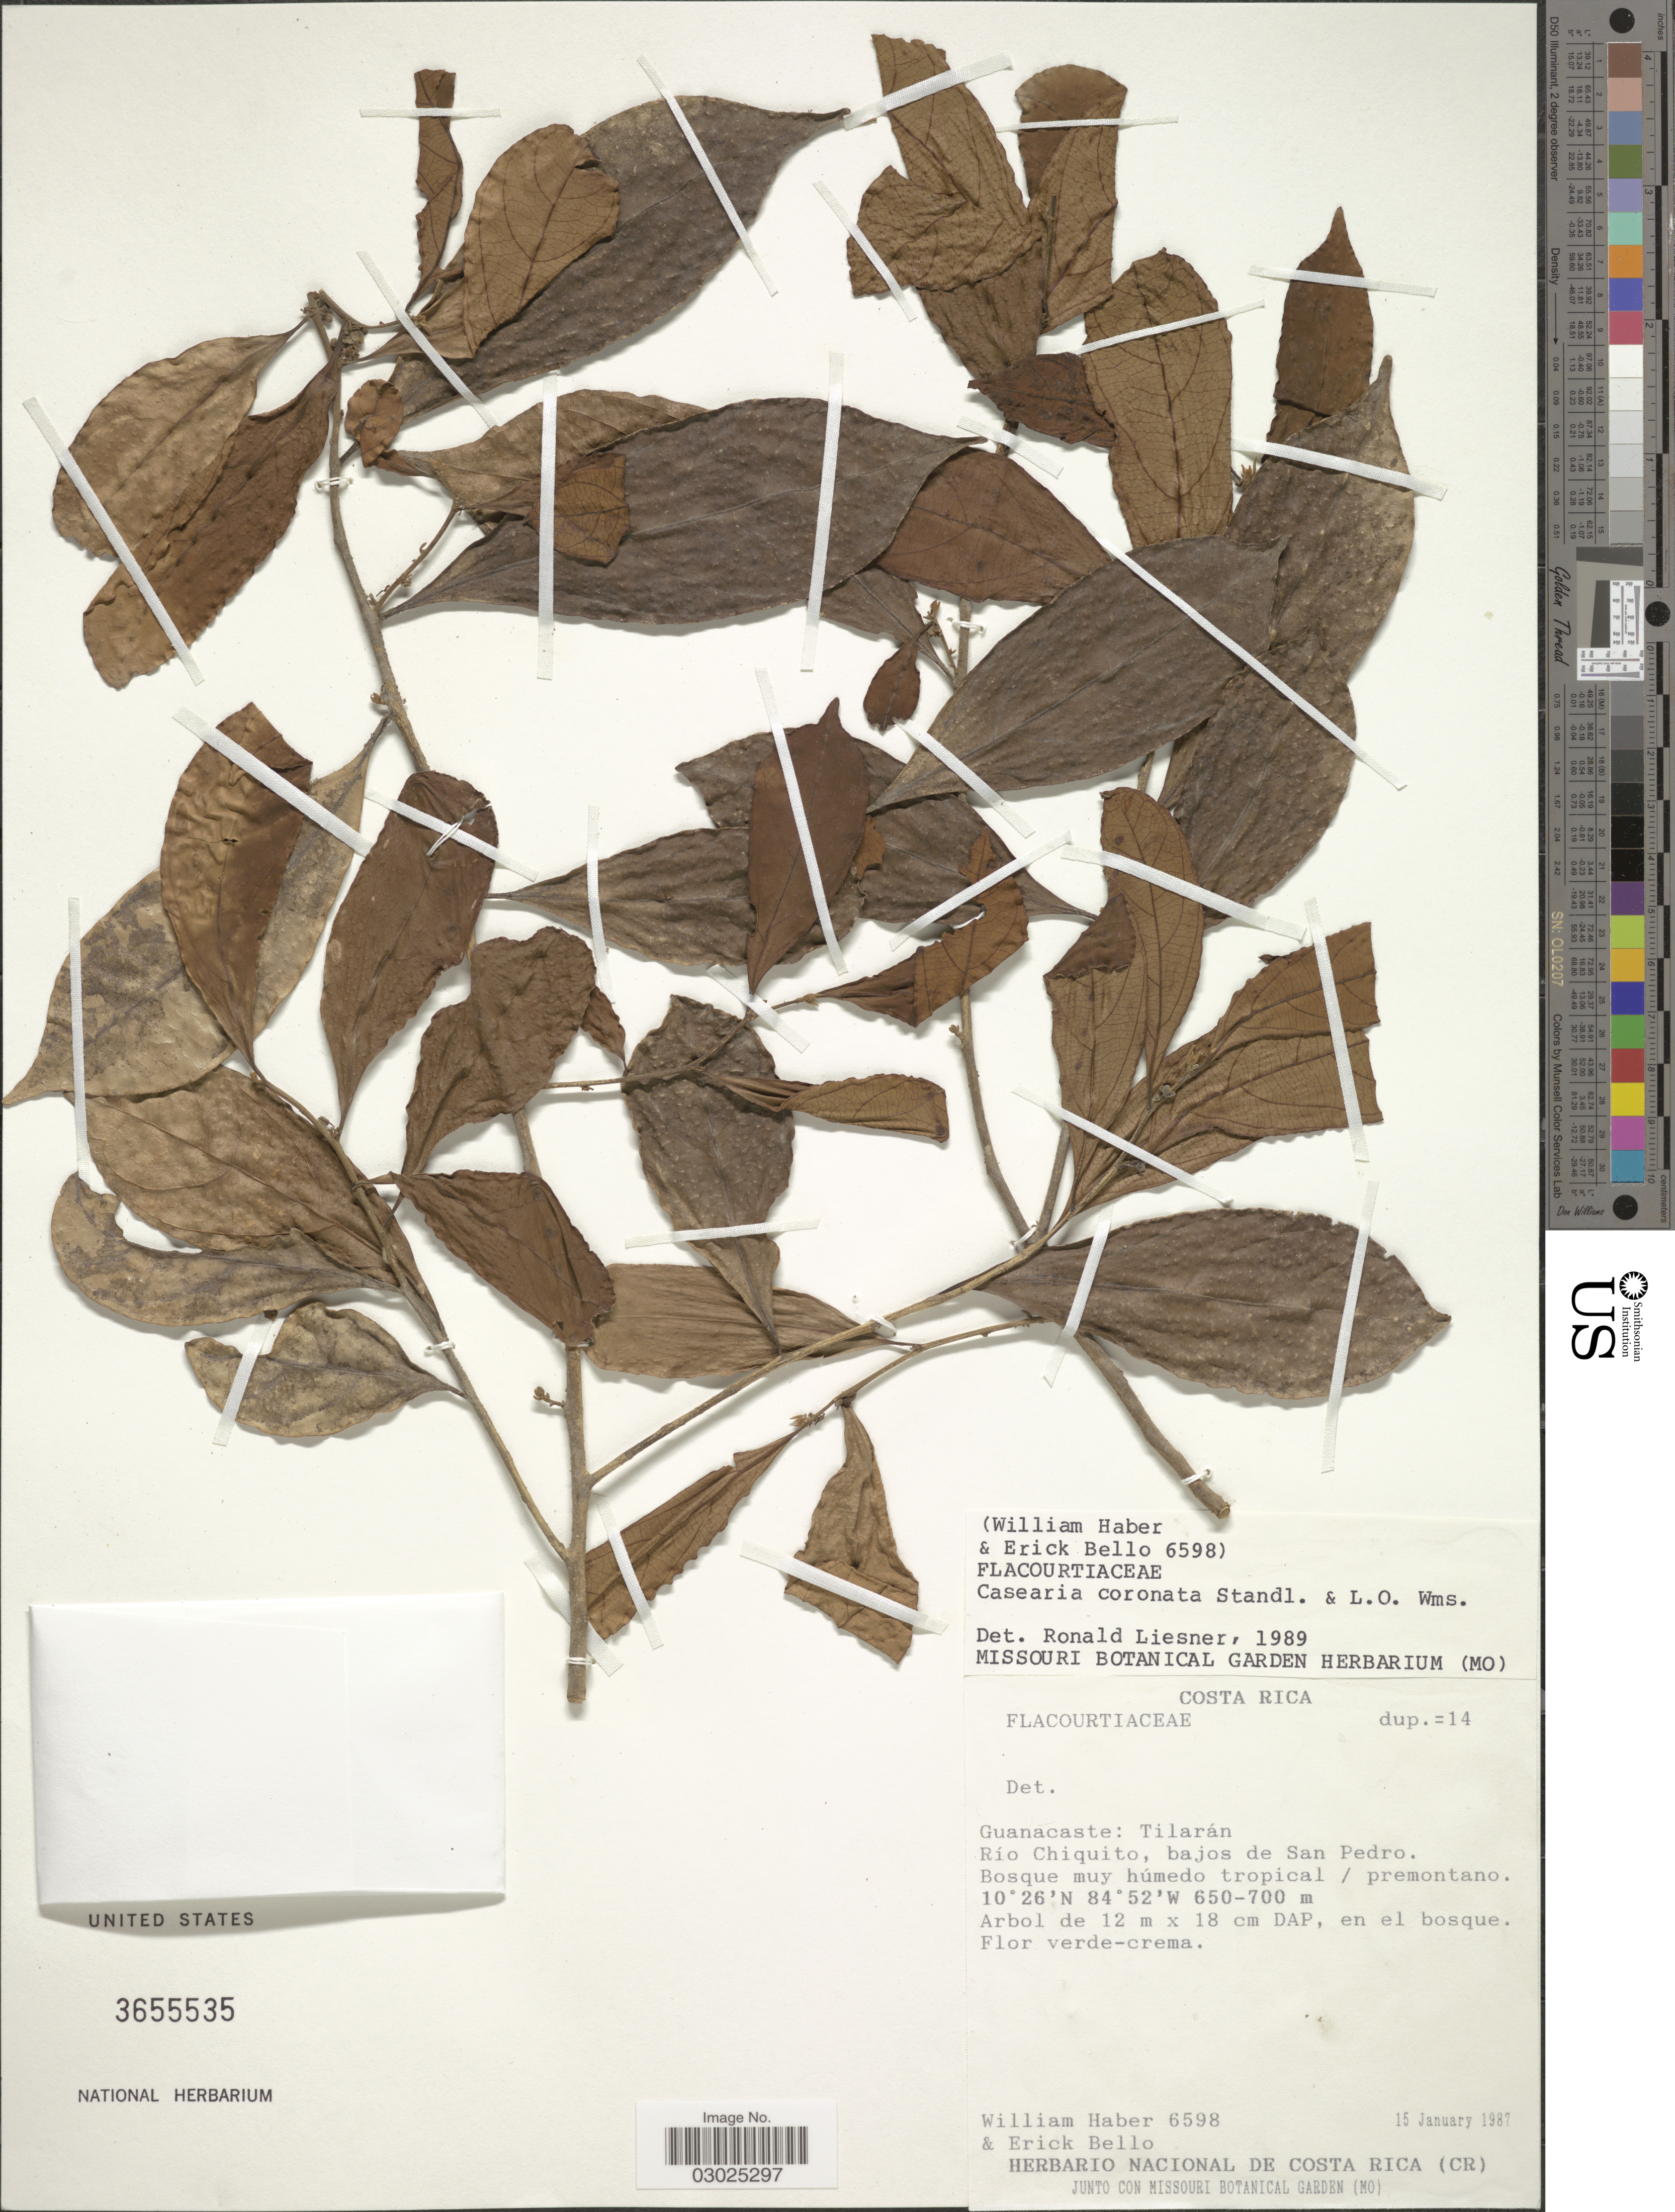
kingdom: Plantae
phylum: Tracheophyta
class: Magnoliopsida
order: Malpighiales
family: Salicaceae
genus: Casearia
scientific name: Casearia coronata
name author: L.O. Williams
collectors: W. Haber & E. Bello C.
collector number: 6598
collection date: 1987-01-15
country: Costa Rica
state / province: Guanacaste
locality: Tilarán. Río Chiquito, bajos de San Pedro.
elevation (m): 650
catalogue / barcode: US 3655535